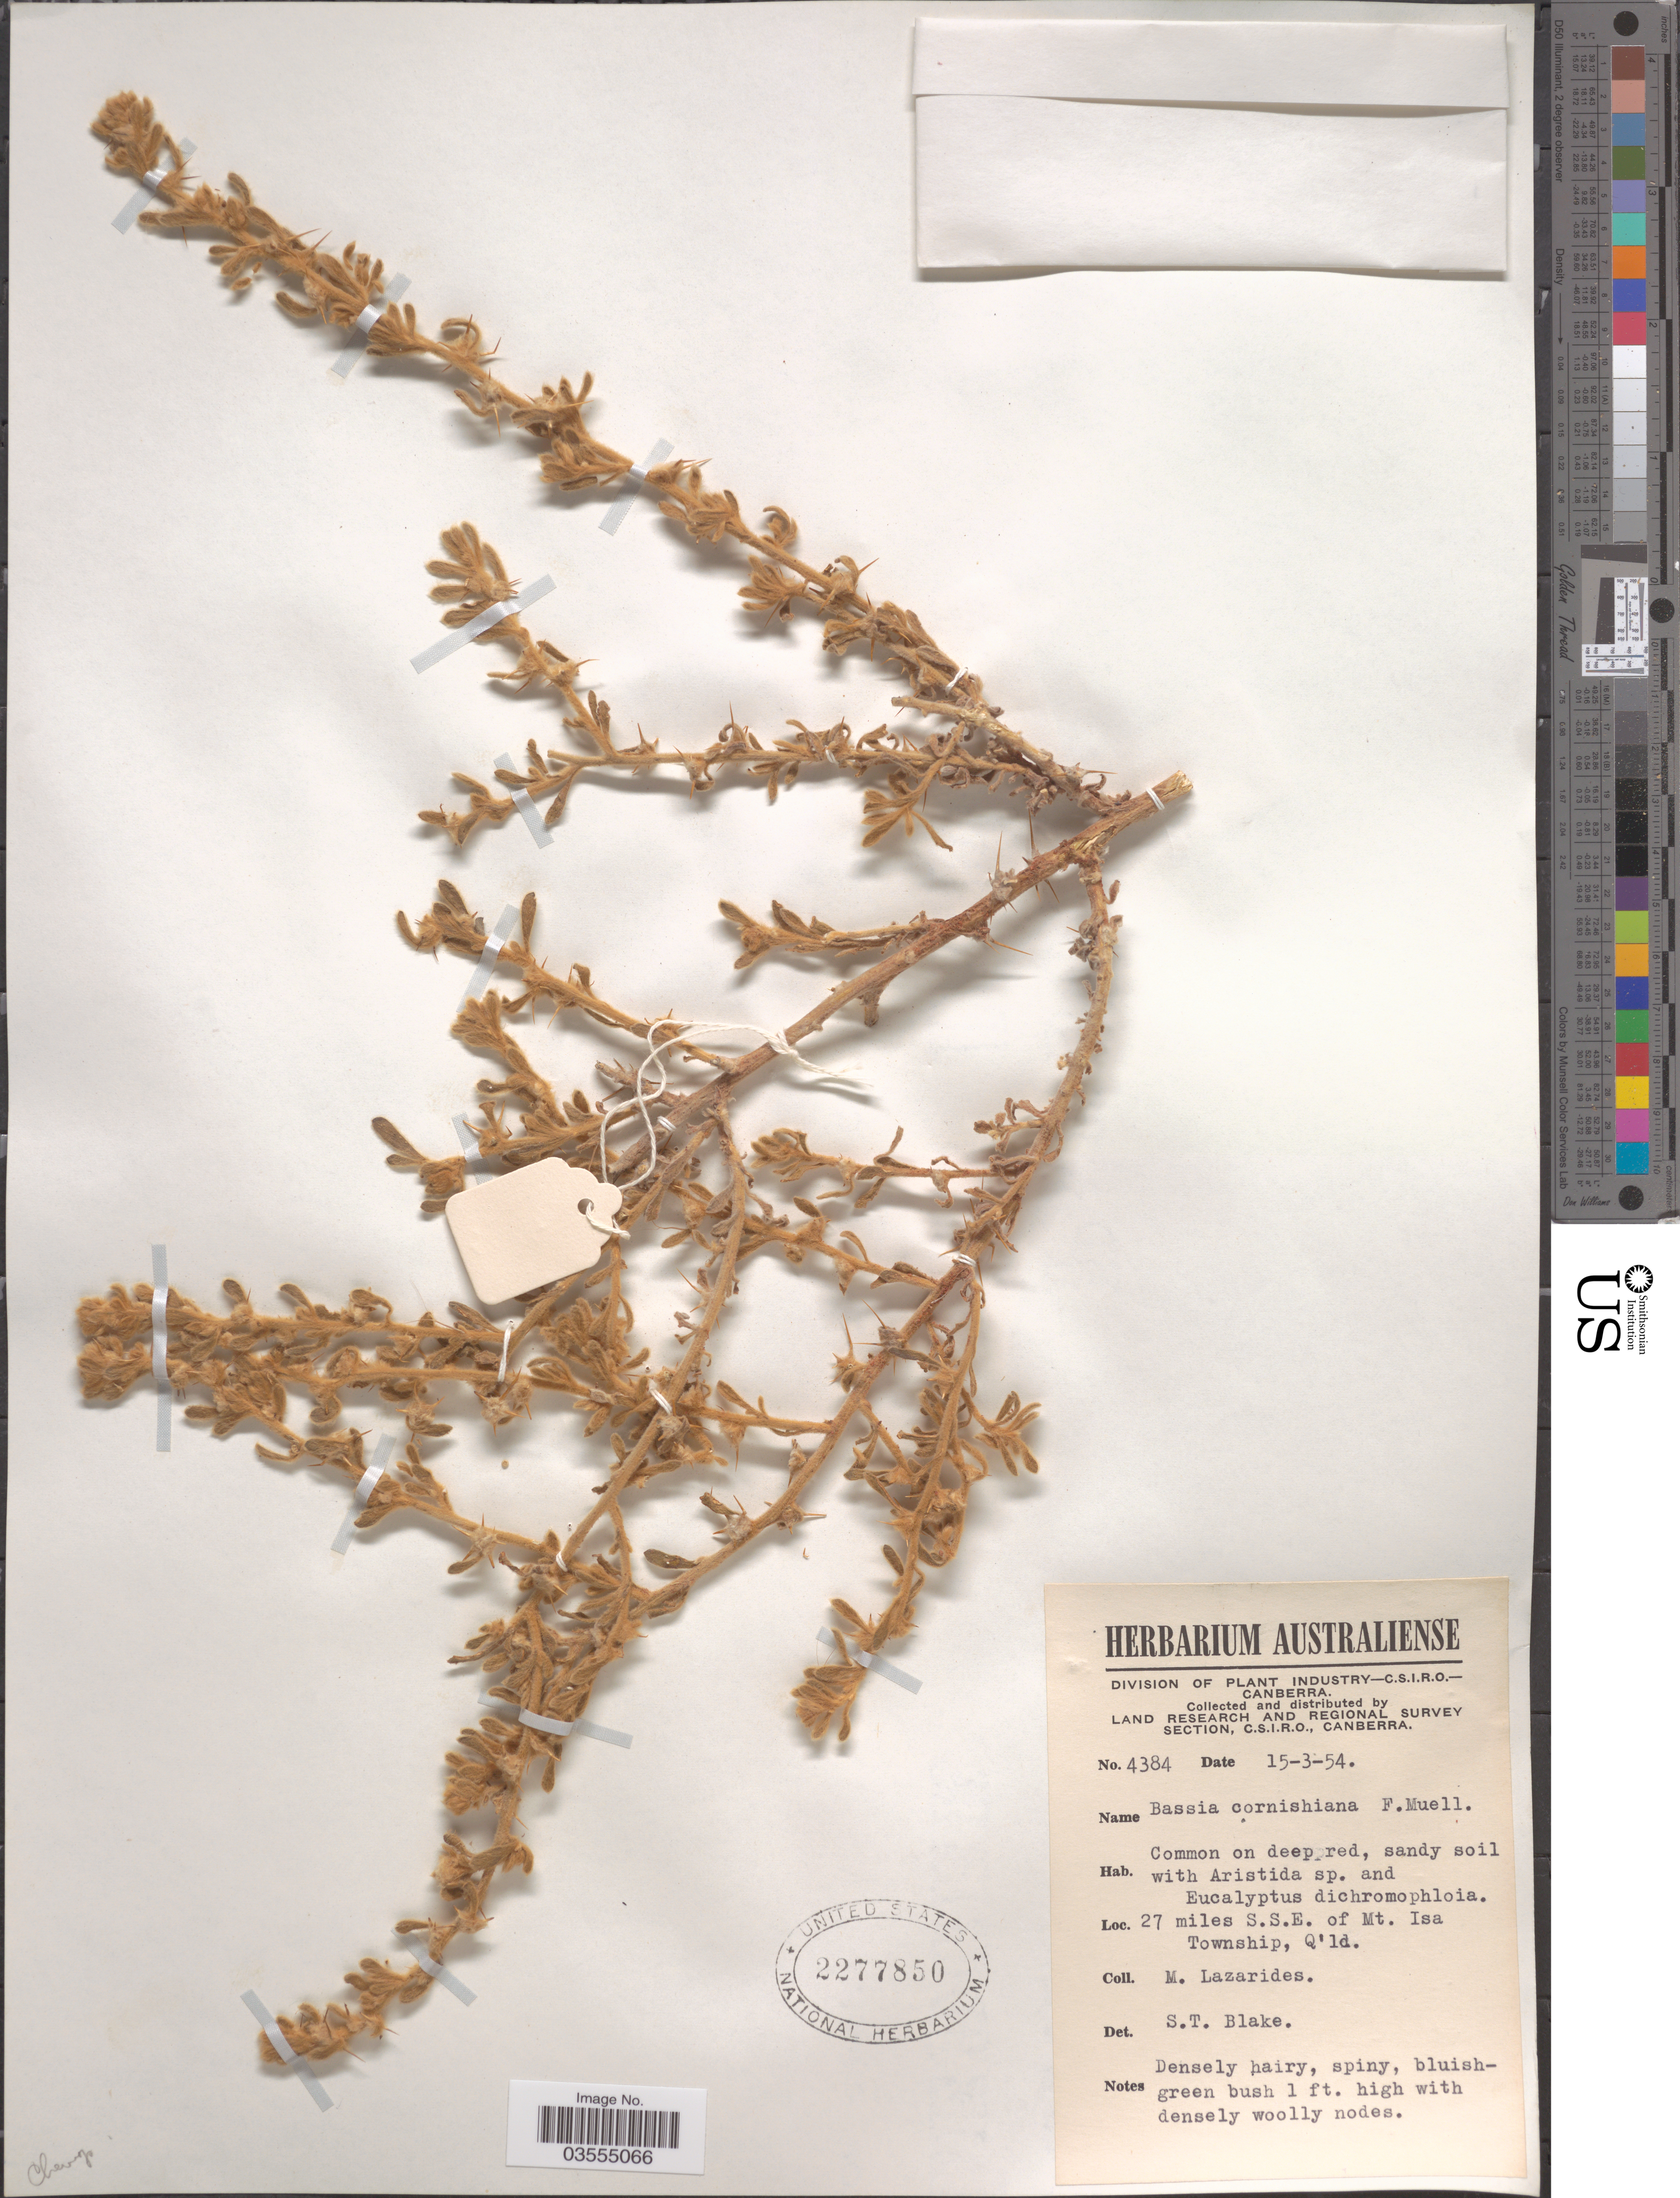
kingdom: Plantae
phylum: Tracheophyta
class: Magnoliopsida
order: Caryophyllales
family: Amaranthaceae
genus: Sclerolaena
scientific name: Sclerolaena cornishiana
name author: (F. Muell.) A.J. Scott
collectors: M. Lazarides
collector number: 4384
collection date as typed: Transcribed d/m/y: 15/3/54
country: Australia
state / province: Queensland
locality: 27 miles S.S.E. of Mt. Isa Township.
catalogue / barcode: US 2277850